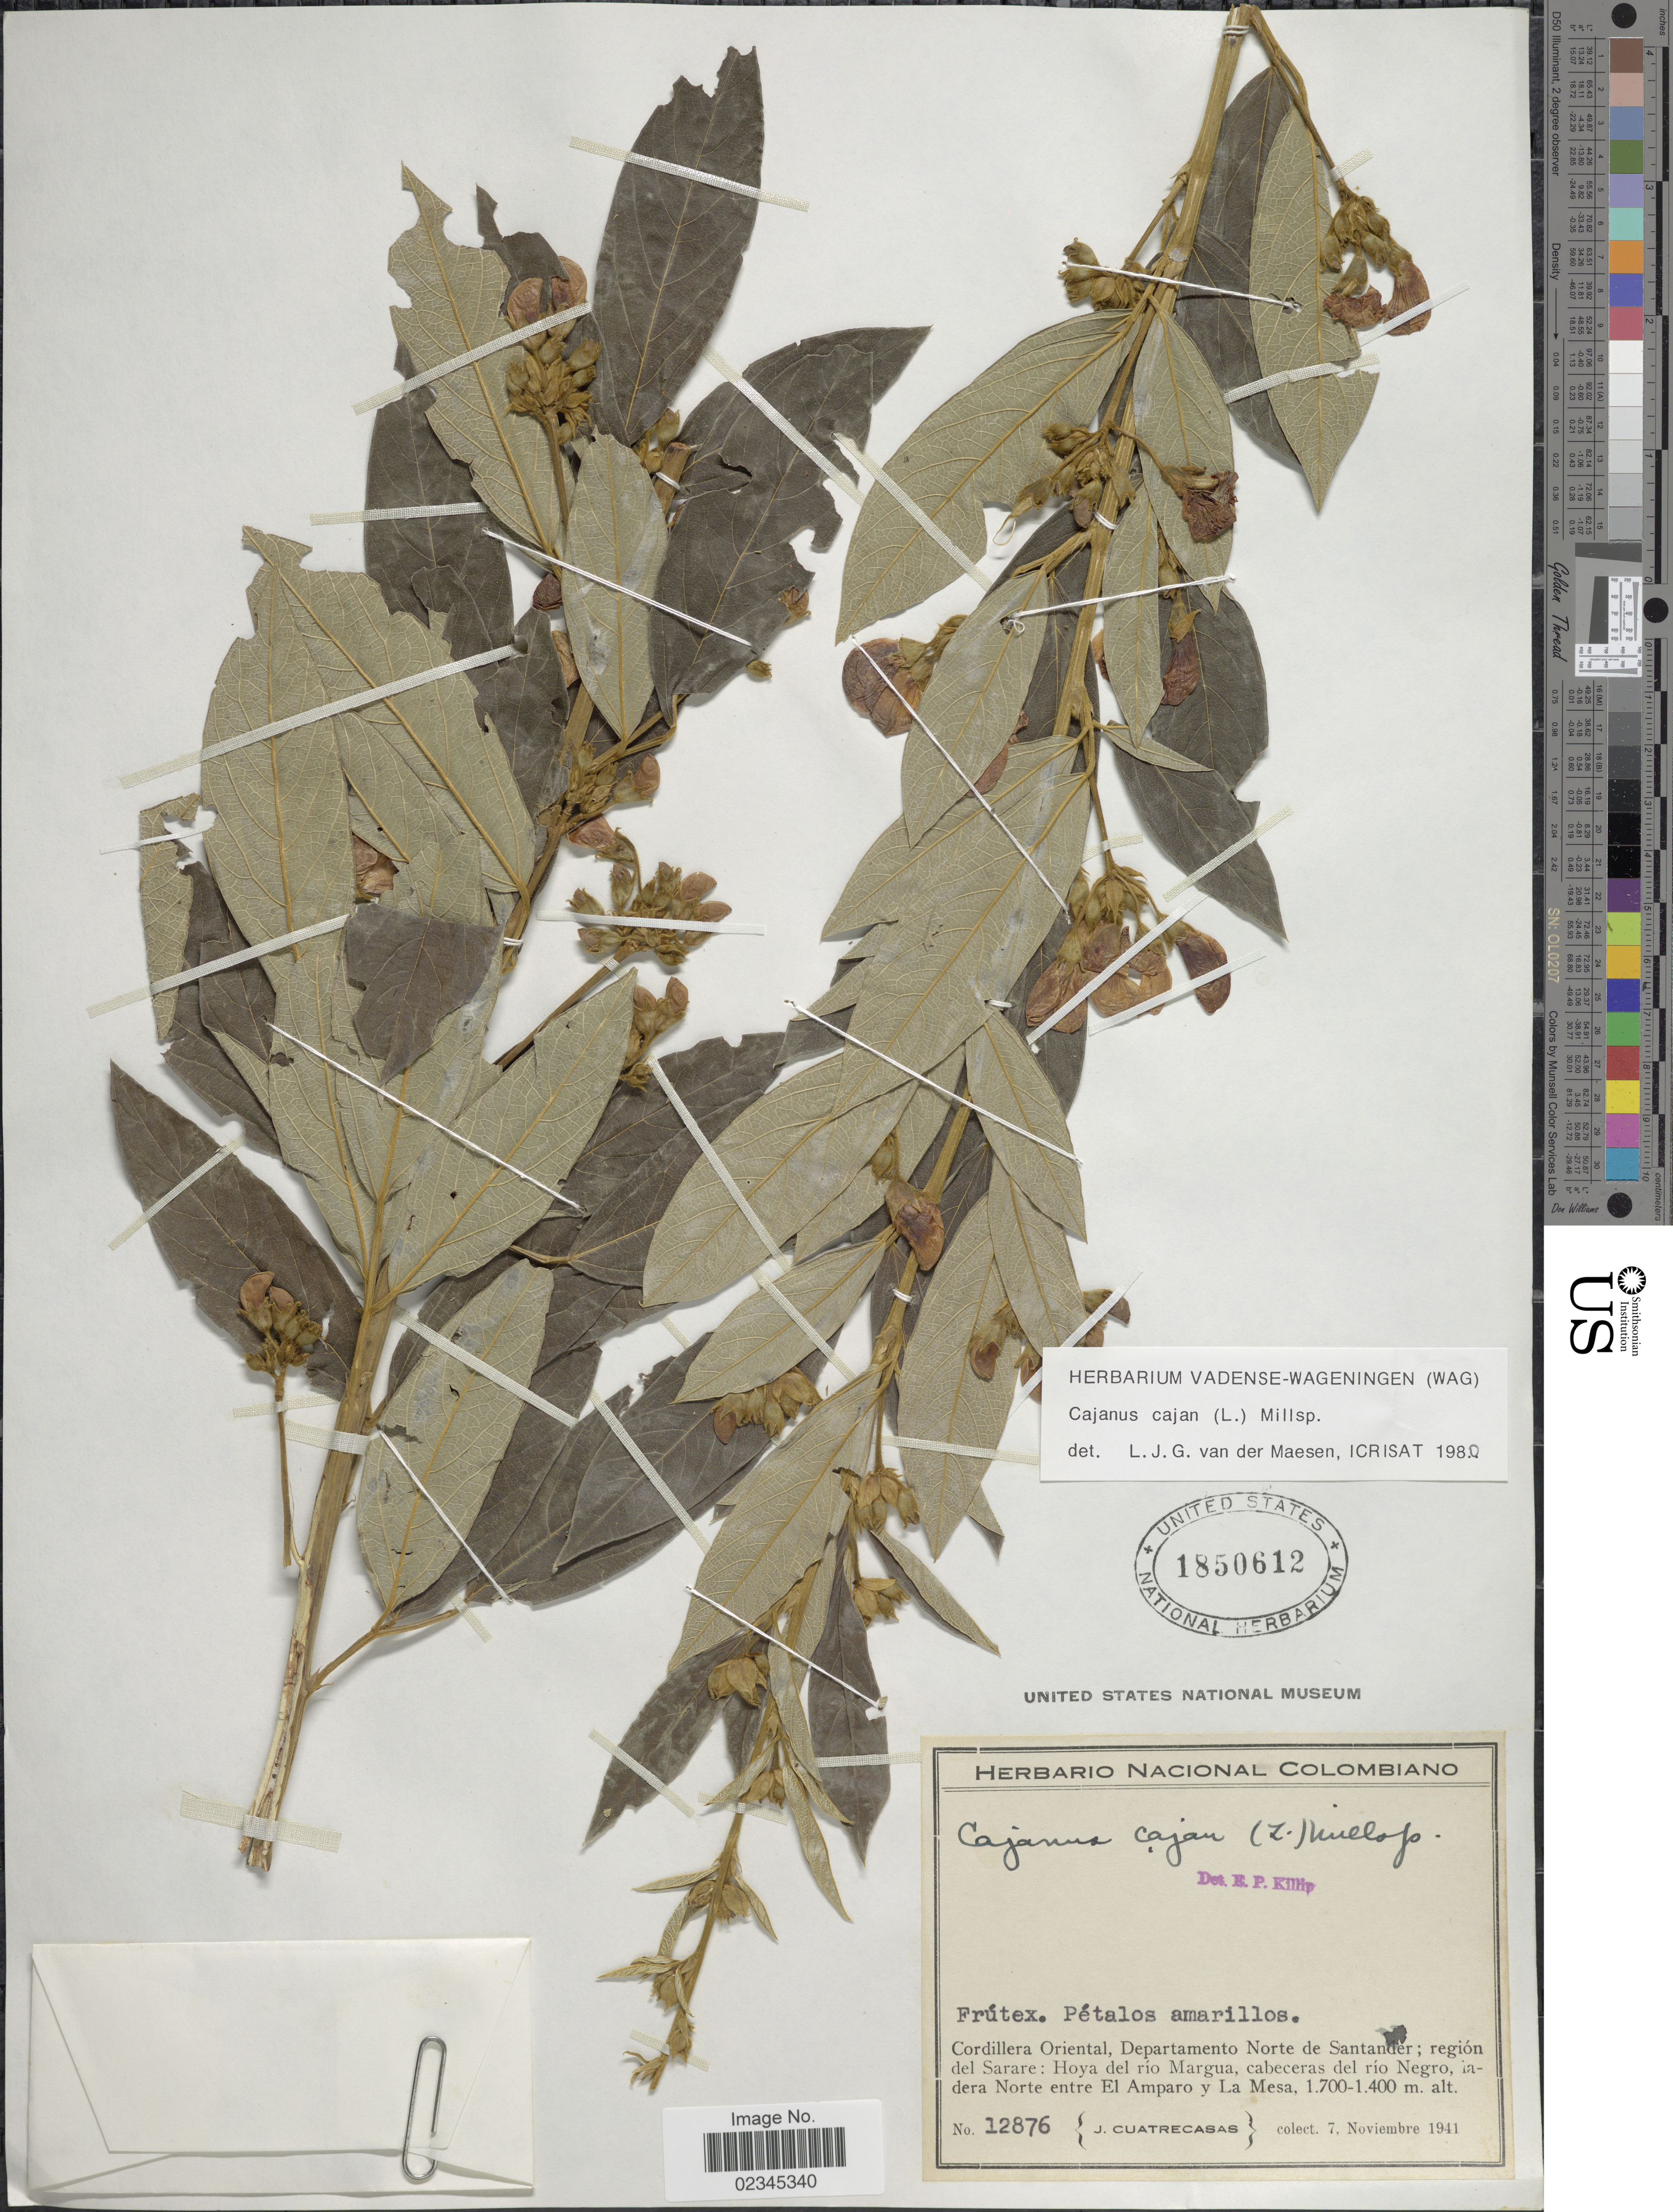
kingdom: Plantae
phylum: Tracheophyta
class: Magnoliopsida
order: Fabales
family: Fabaceae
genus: Cajanus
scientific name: Cajanus cajan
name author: (L.) Huth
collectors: J. Cuatrecasas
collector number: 12876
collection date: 1941-11-07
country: Colombia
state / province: Norte de Santander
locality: Cordillera Oriental; región del Sarare: Hoya del río Margua, cabeceras del río Negro, ladera Norte entre El Amparo y La Mesa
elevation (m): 1400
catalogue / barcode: US 1850612